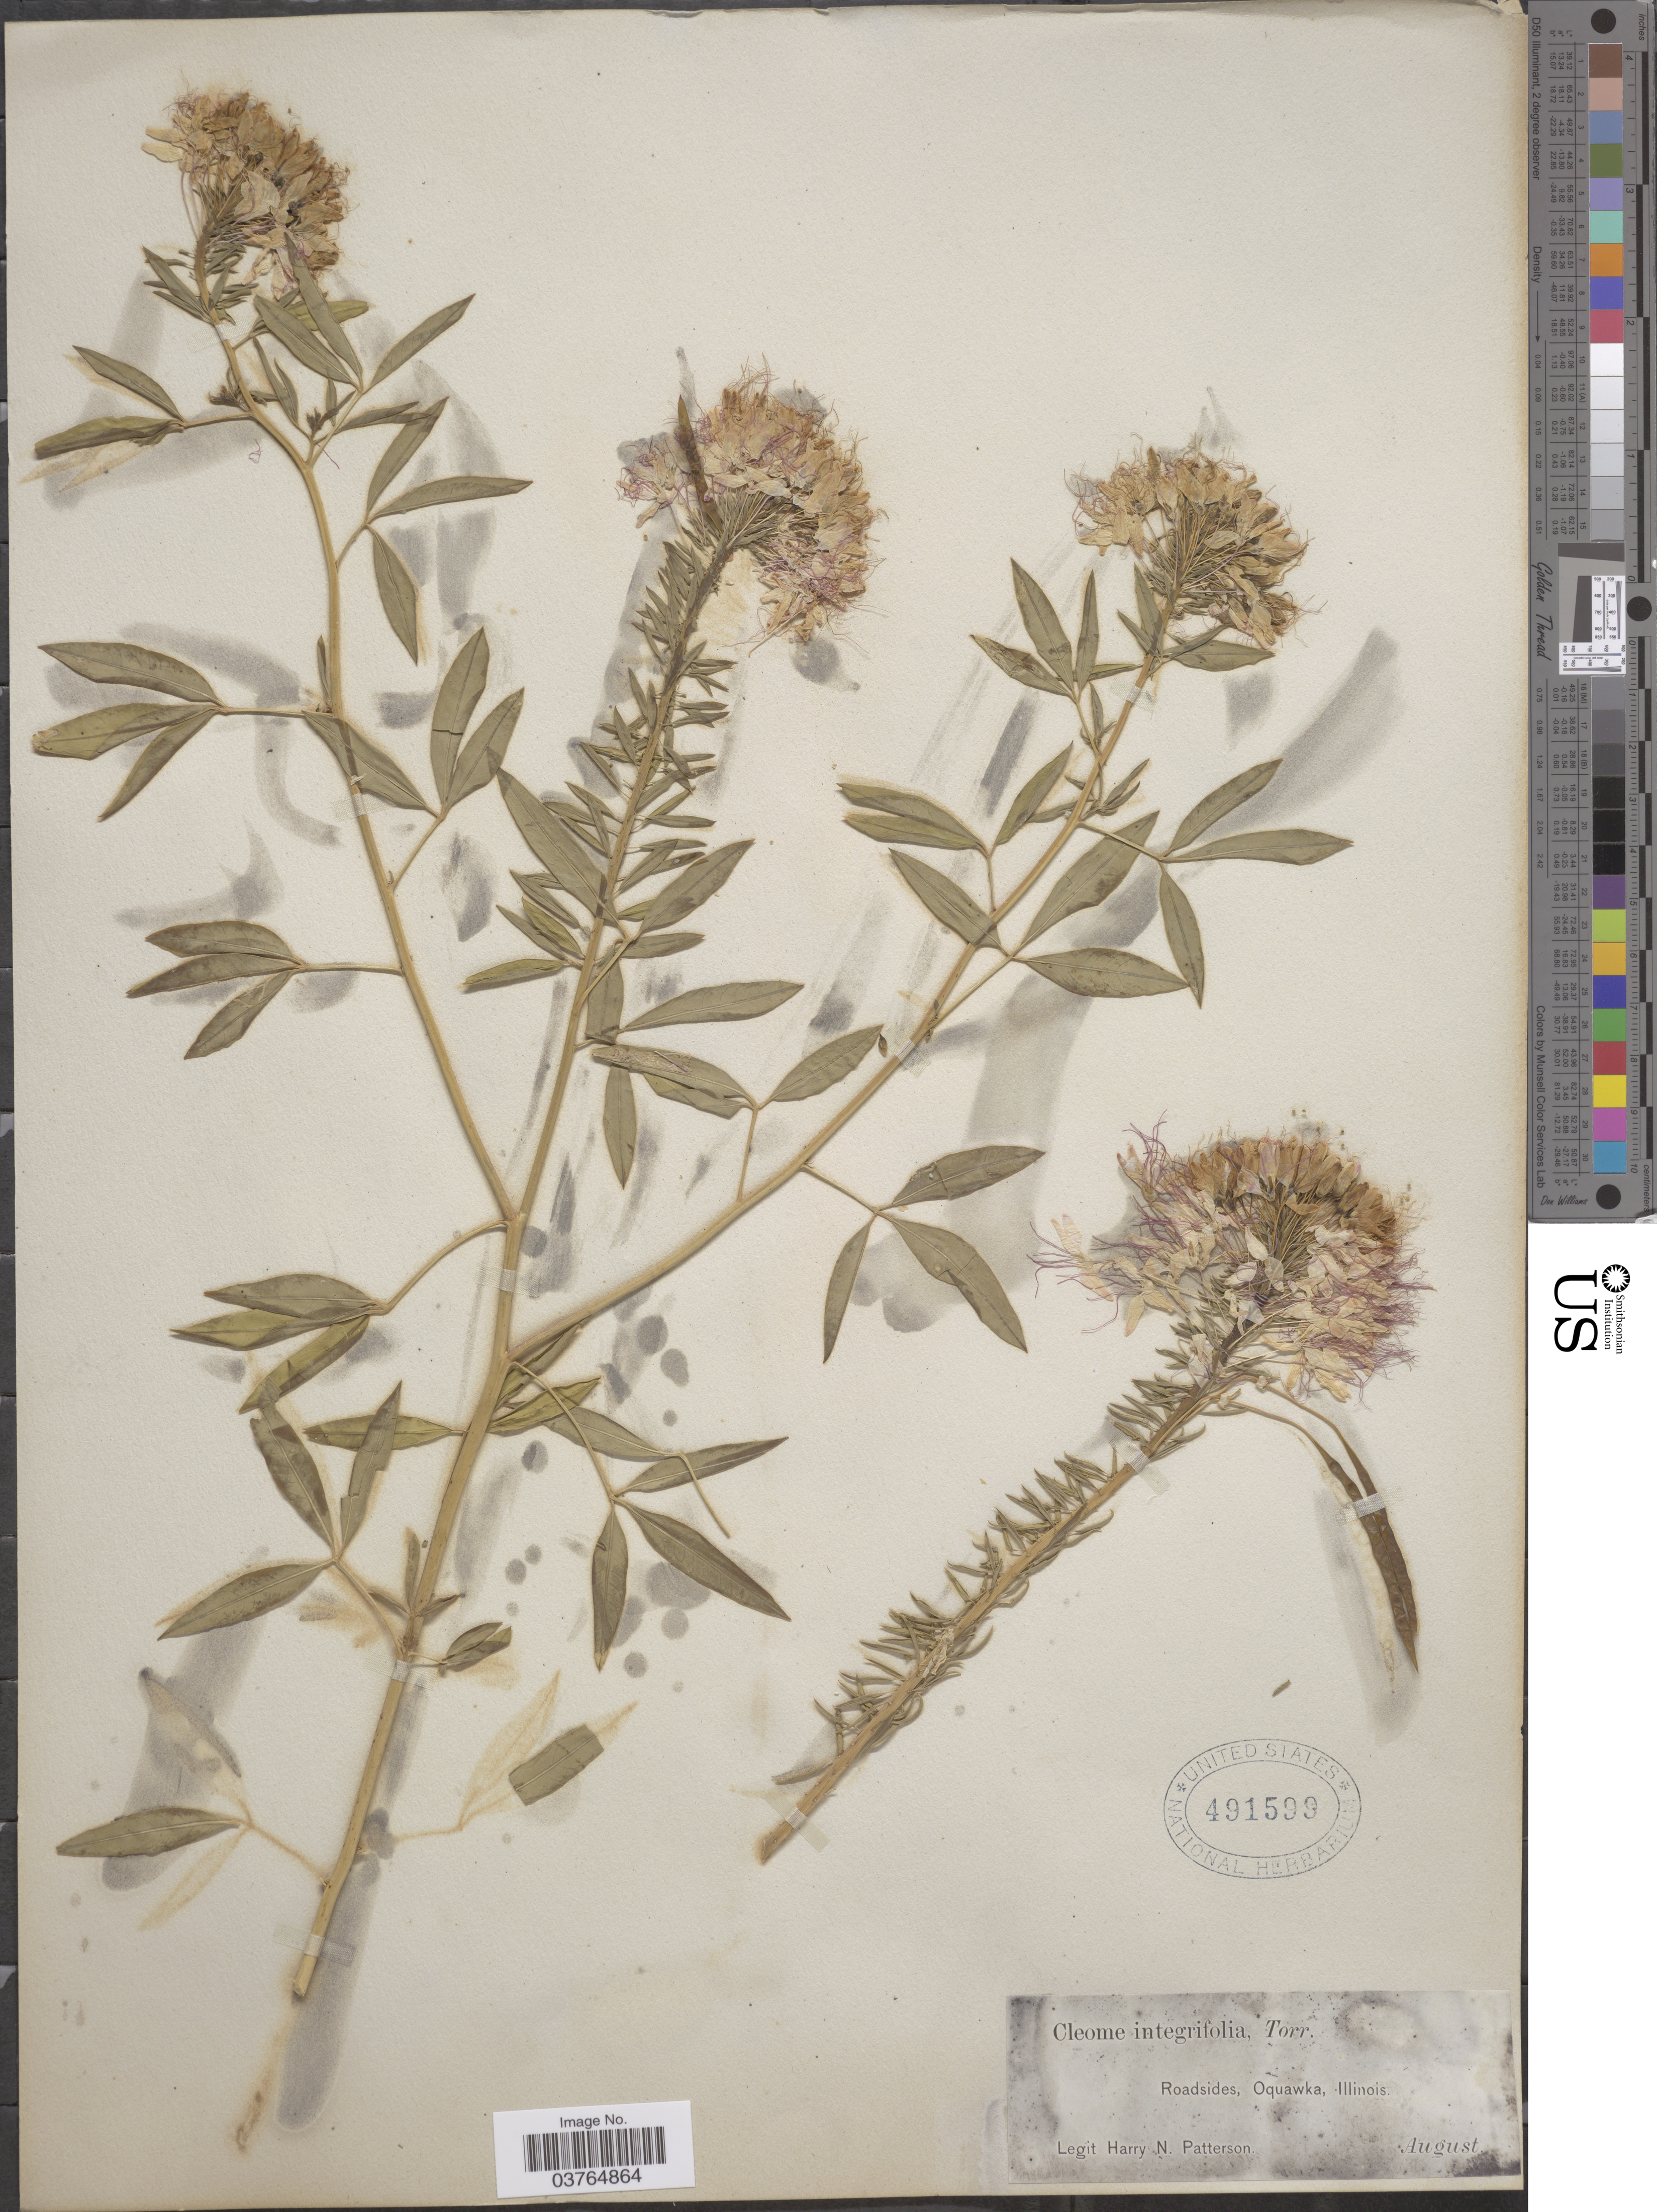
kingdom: Plantae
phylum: Tracheophyta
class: Magnoliopsida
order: Brassicales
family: Cleomaceae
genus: Cleomella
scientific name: Cleomella serrulata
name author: (Pursh) Roalson & J.C. Hall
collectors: H. N. Patterson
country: United States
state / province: Illinois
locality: Roadside, Oquawka.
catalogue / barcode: US 491599